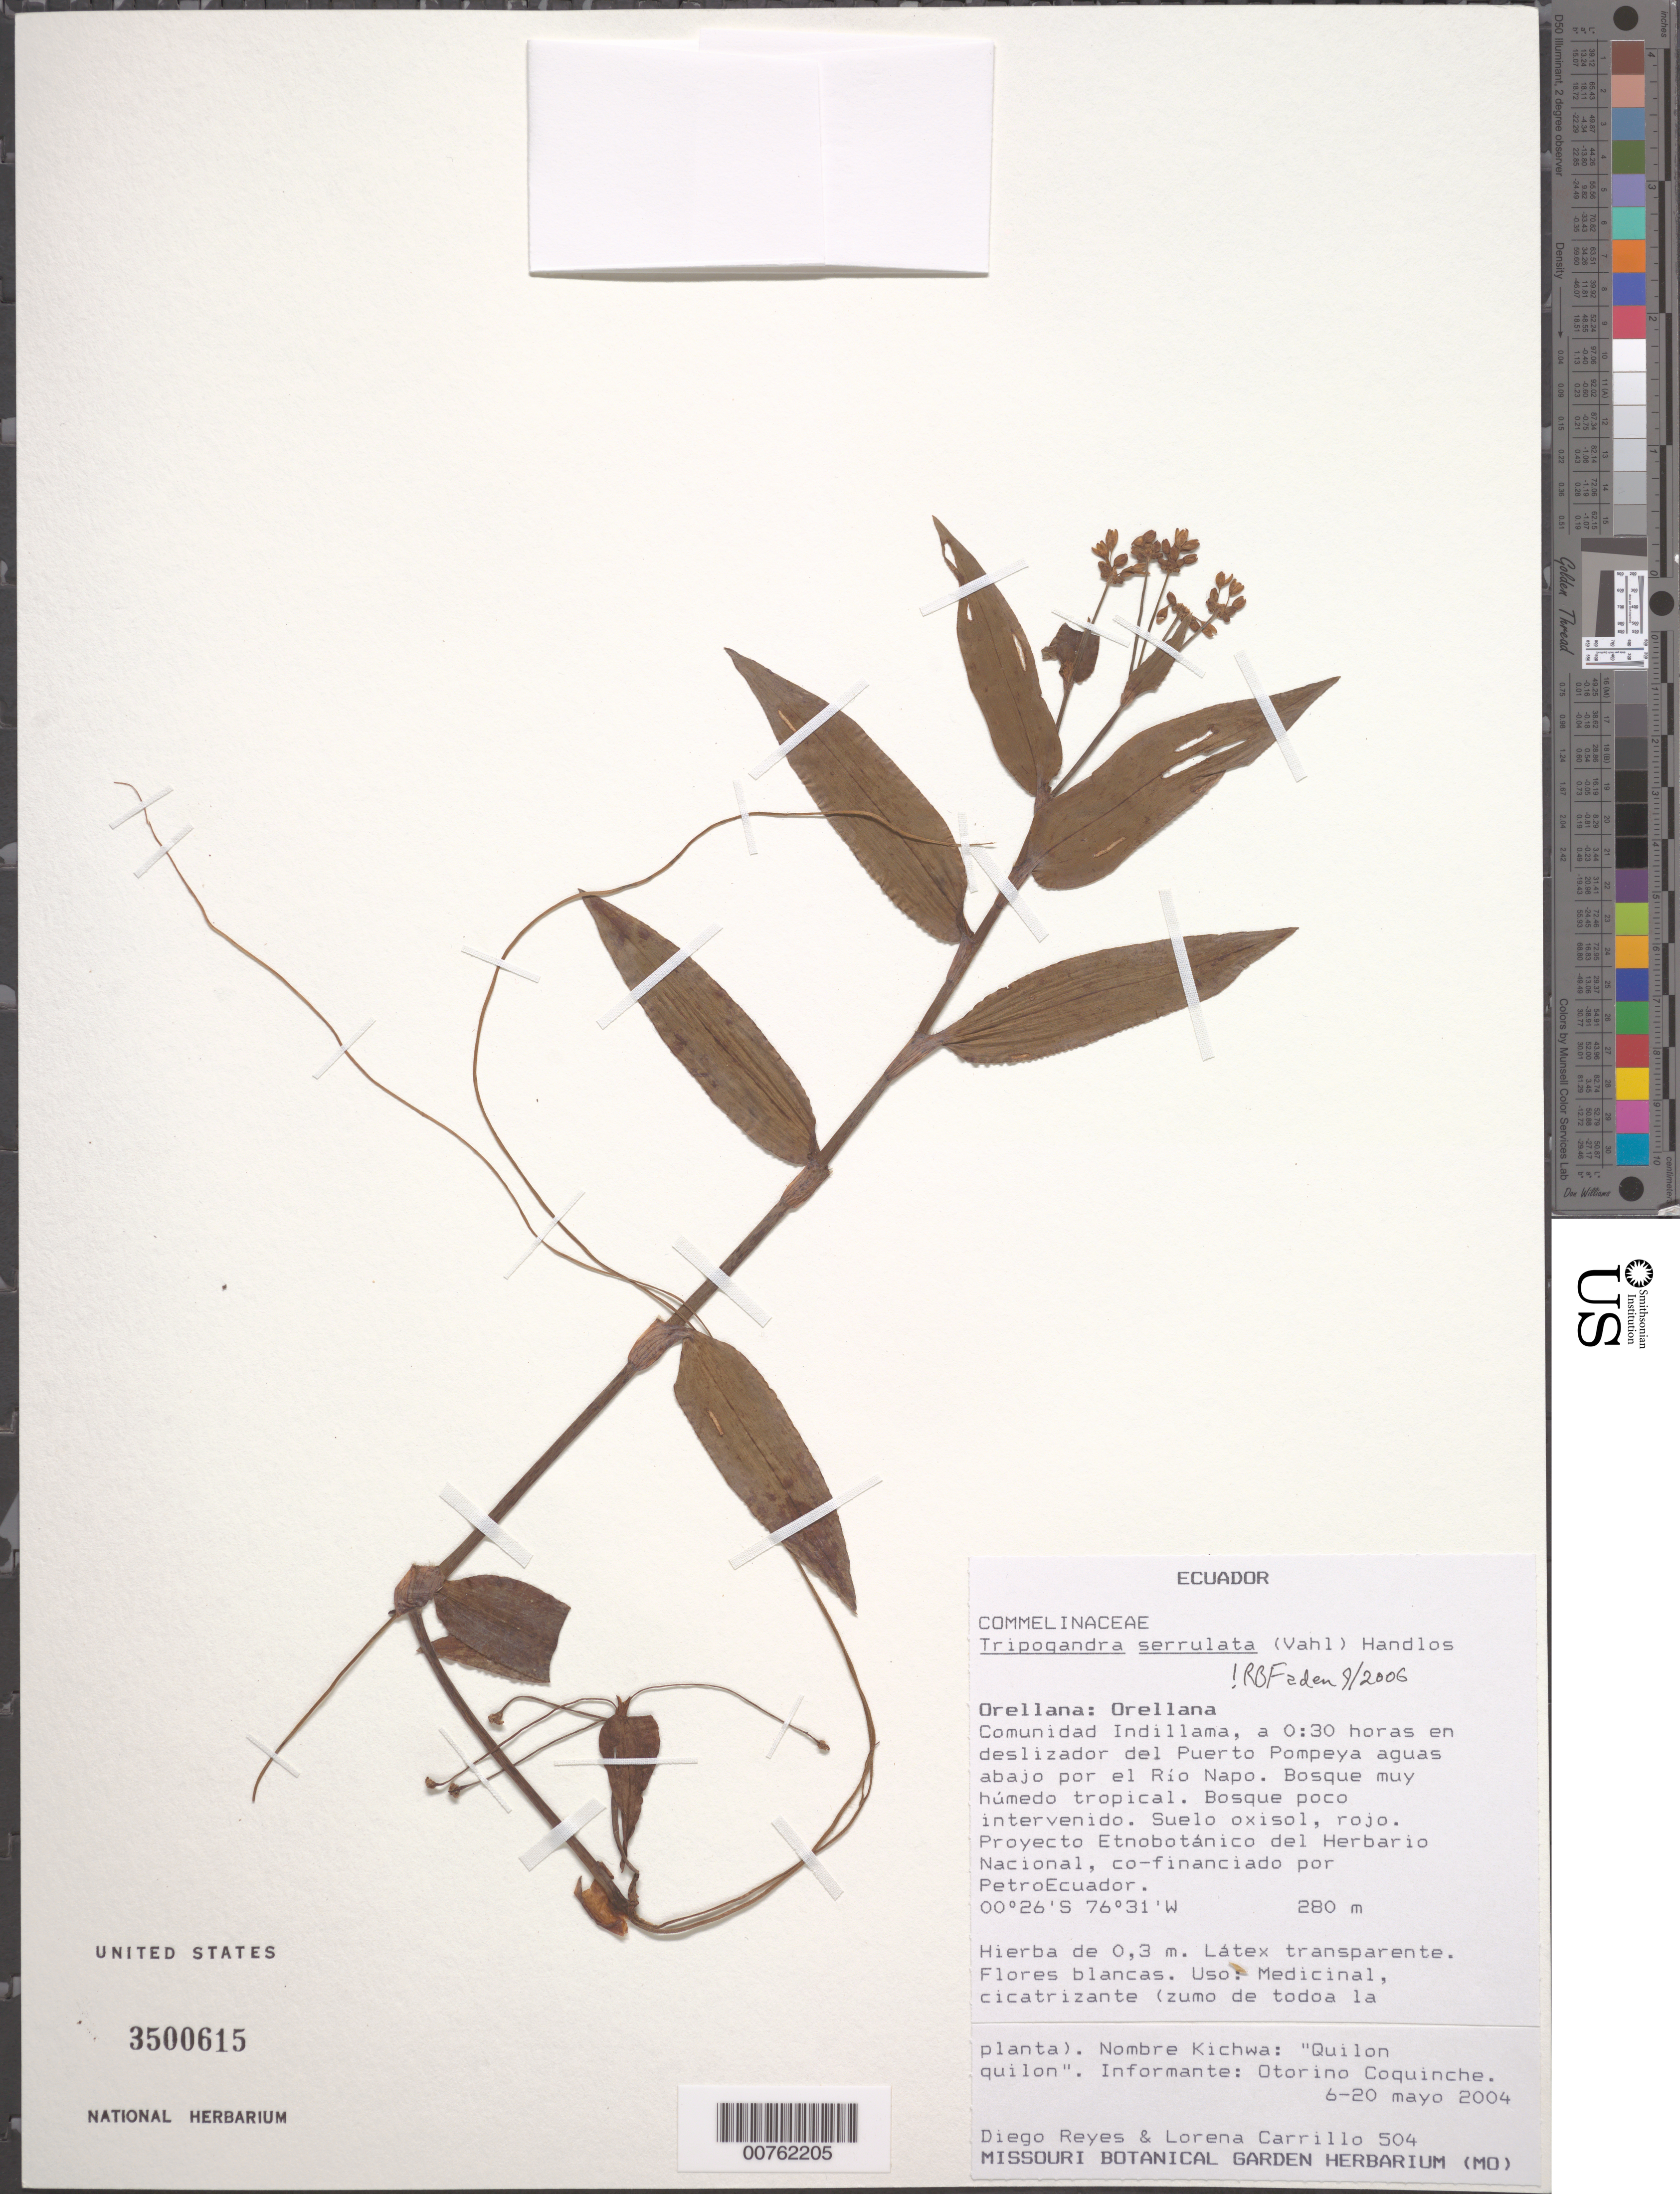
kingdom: Plantae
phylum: Tracheophyta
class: Liliopsida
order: Commelinales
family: Commelinaceae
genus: Tripogandra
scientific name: Tripogandra serrulata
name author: (Vahl) Handlos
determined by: Faden, Robert B., (US), Smithsonian Institution - National Museum of Natural History (UNITED STATES)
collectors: D. Reyes & L. Carrillo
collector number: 504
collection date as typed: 06-20 May 2004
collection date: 2004-05-06/2004-05-20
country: Ecuador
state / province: Orellana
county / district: Orellana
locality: Comunidad Indillama, a 0:30 horas en deslizador del Puerto Pompeya aguas Abajo por el Rio Napo. Bosque muy humedo tropical. Bosque poco intervenido. Suelo oxisol, rojo. Proyecto EtnoBotanico del HerbaRio Nacional, co-financIado por PetroEcuador.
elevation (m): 280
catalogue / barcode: US 3500615